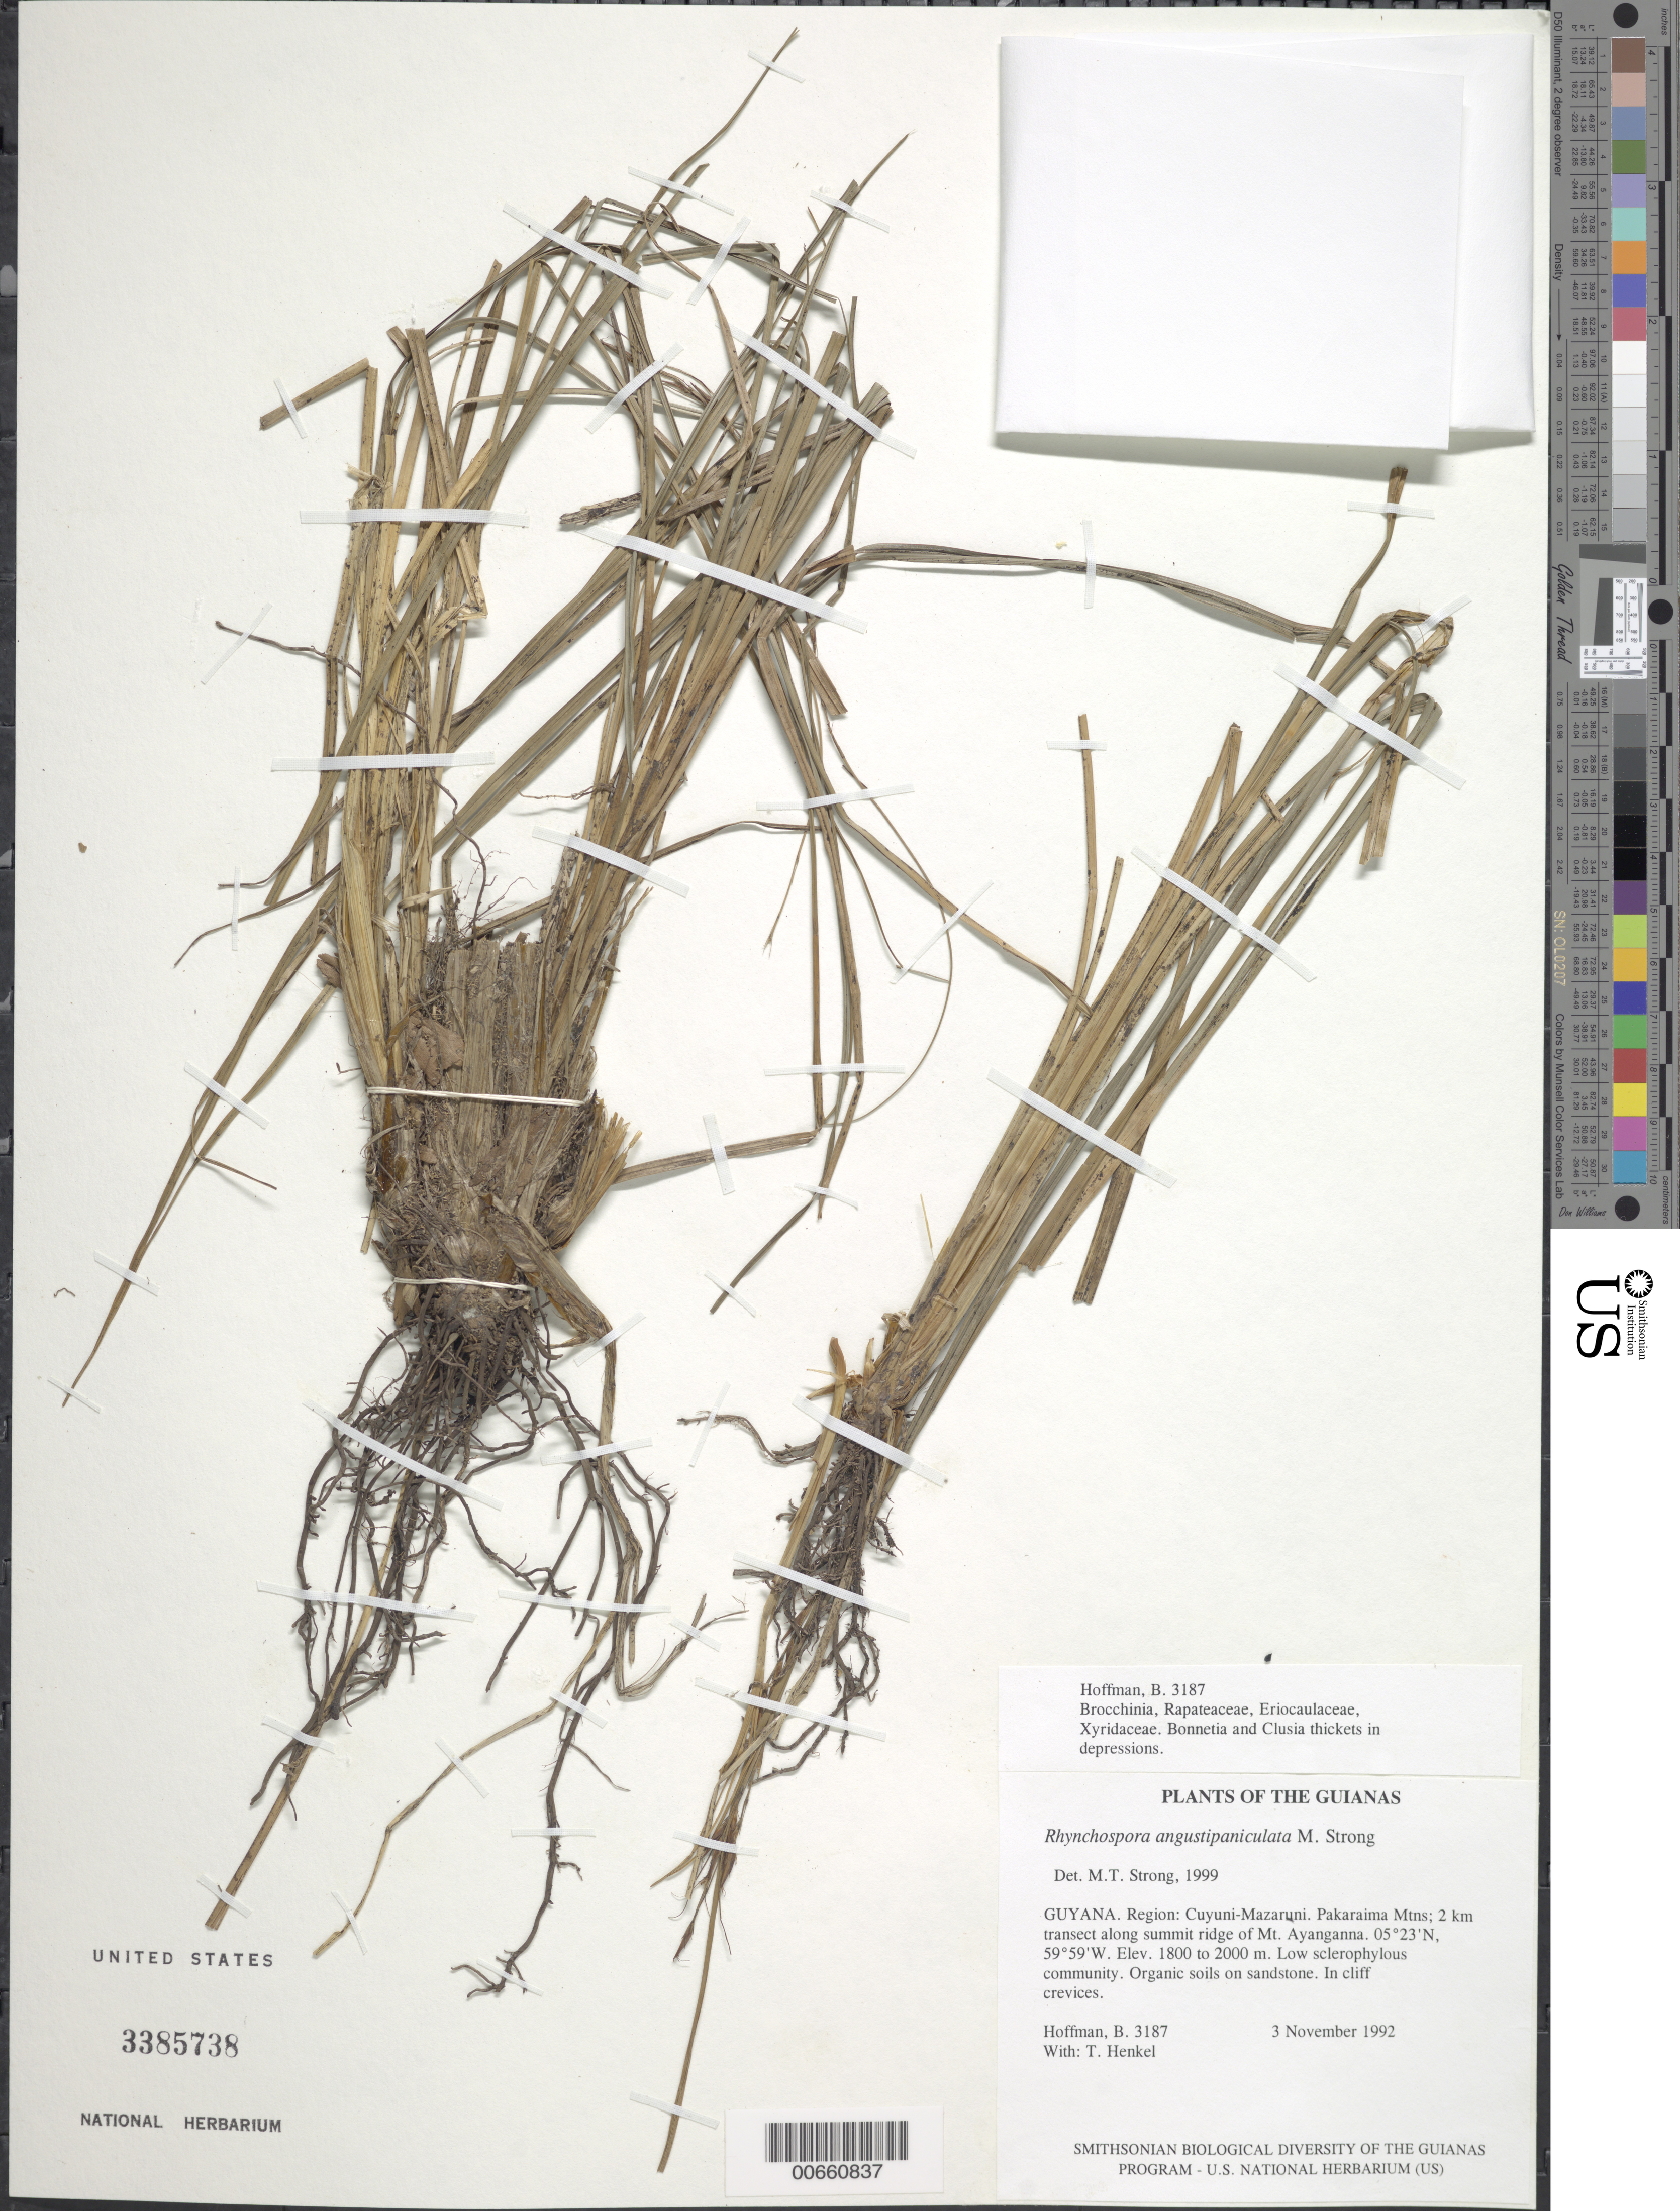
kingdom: Plantae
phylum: Tracheophyta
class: Liliopsida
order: Poales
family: Cyperaceae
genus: Rhynchospora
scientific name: Rhynchospora angustipaniculata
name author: M.T. Strong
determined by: Strong, M. T., (US), Smithsonian Institution - National Museum of Natural History (UNITED STATES)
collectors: B. Hoffman & T. Henkel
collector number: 3187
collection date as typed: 3 November 1992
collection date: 1992-11-03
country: Guyana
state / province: Cuyuni-Mazaruni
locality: Pakaraima Mountains; 2 km transect along summit ridge of Mt. Ayanganna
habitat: Low sclerophylous community. Organic soils on sandstone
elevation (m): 1800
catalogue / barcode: US 3385738